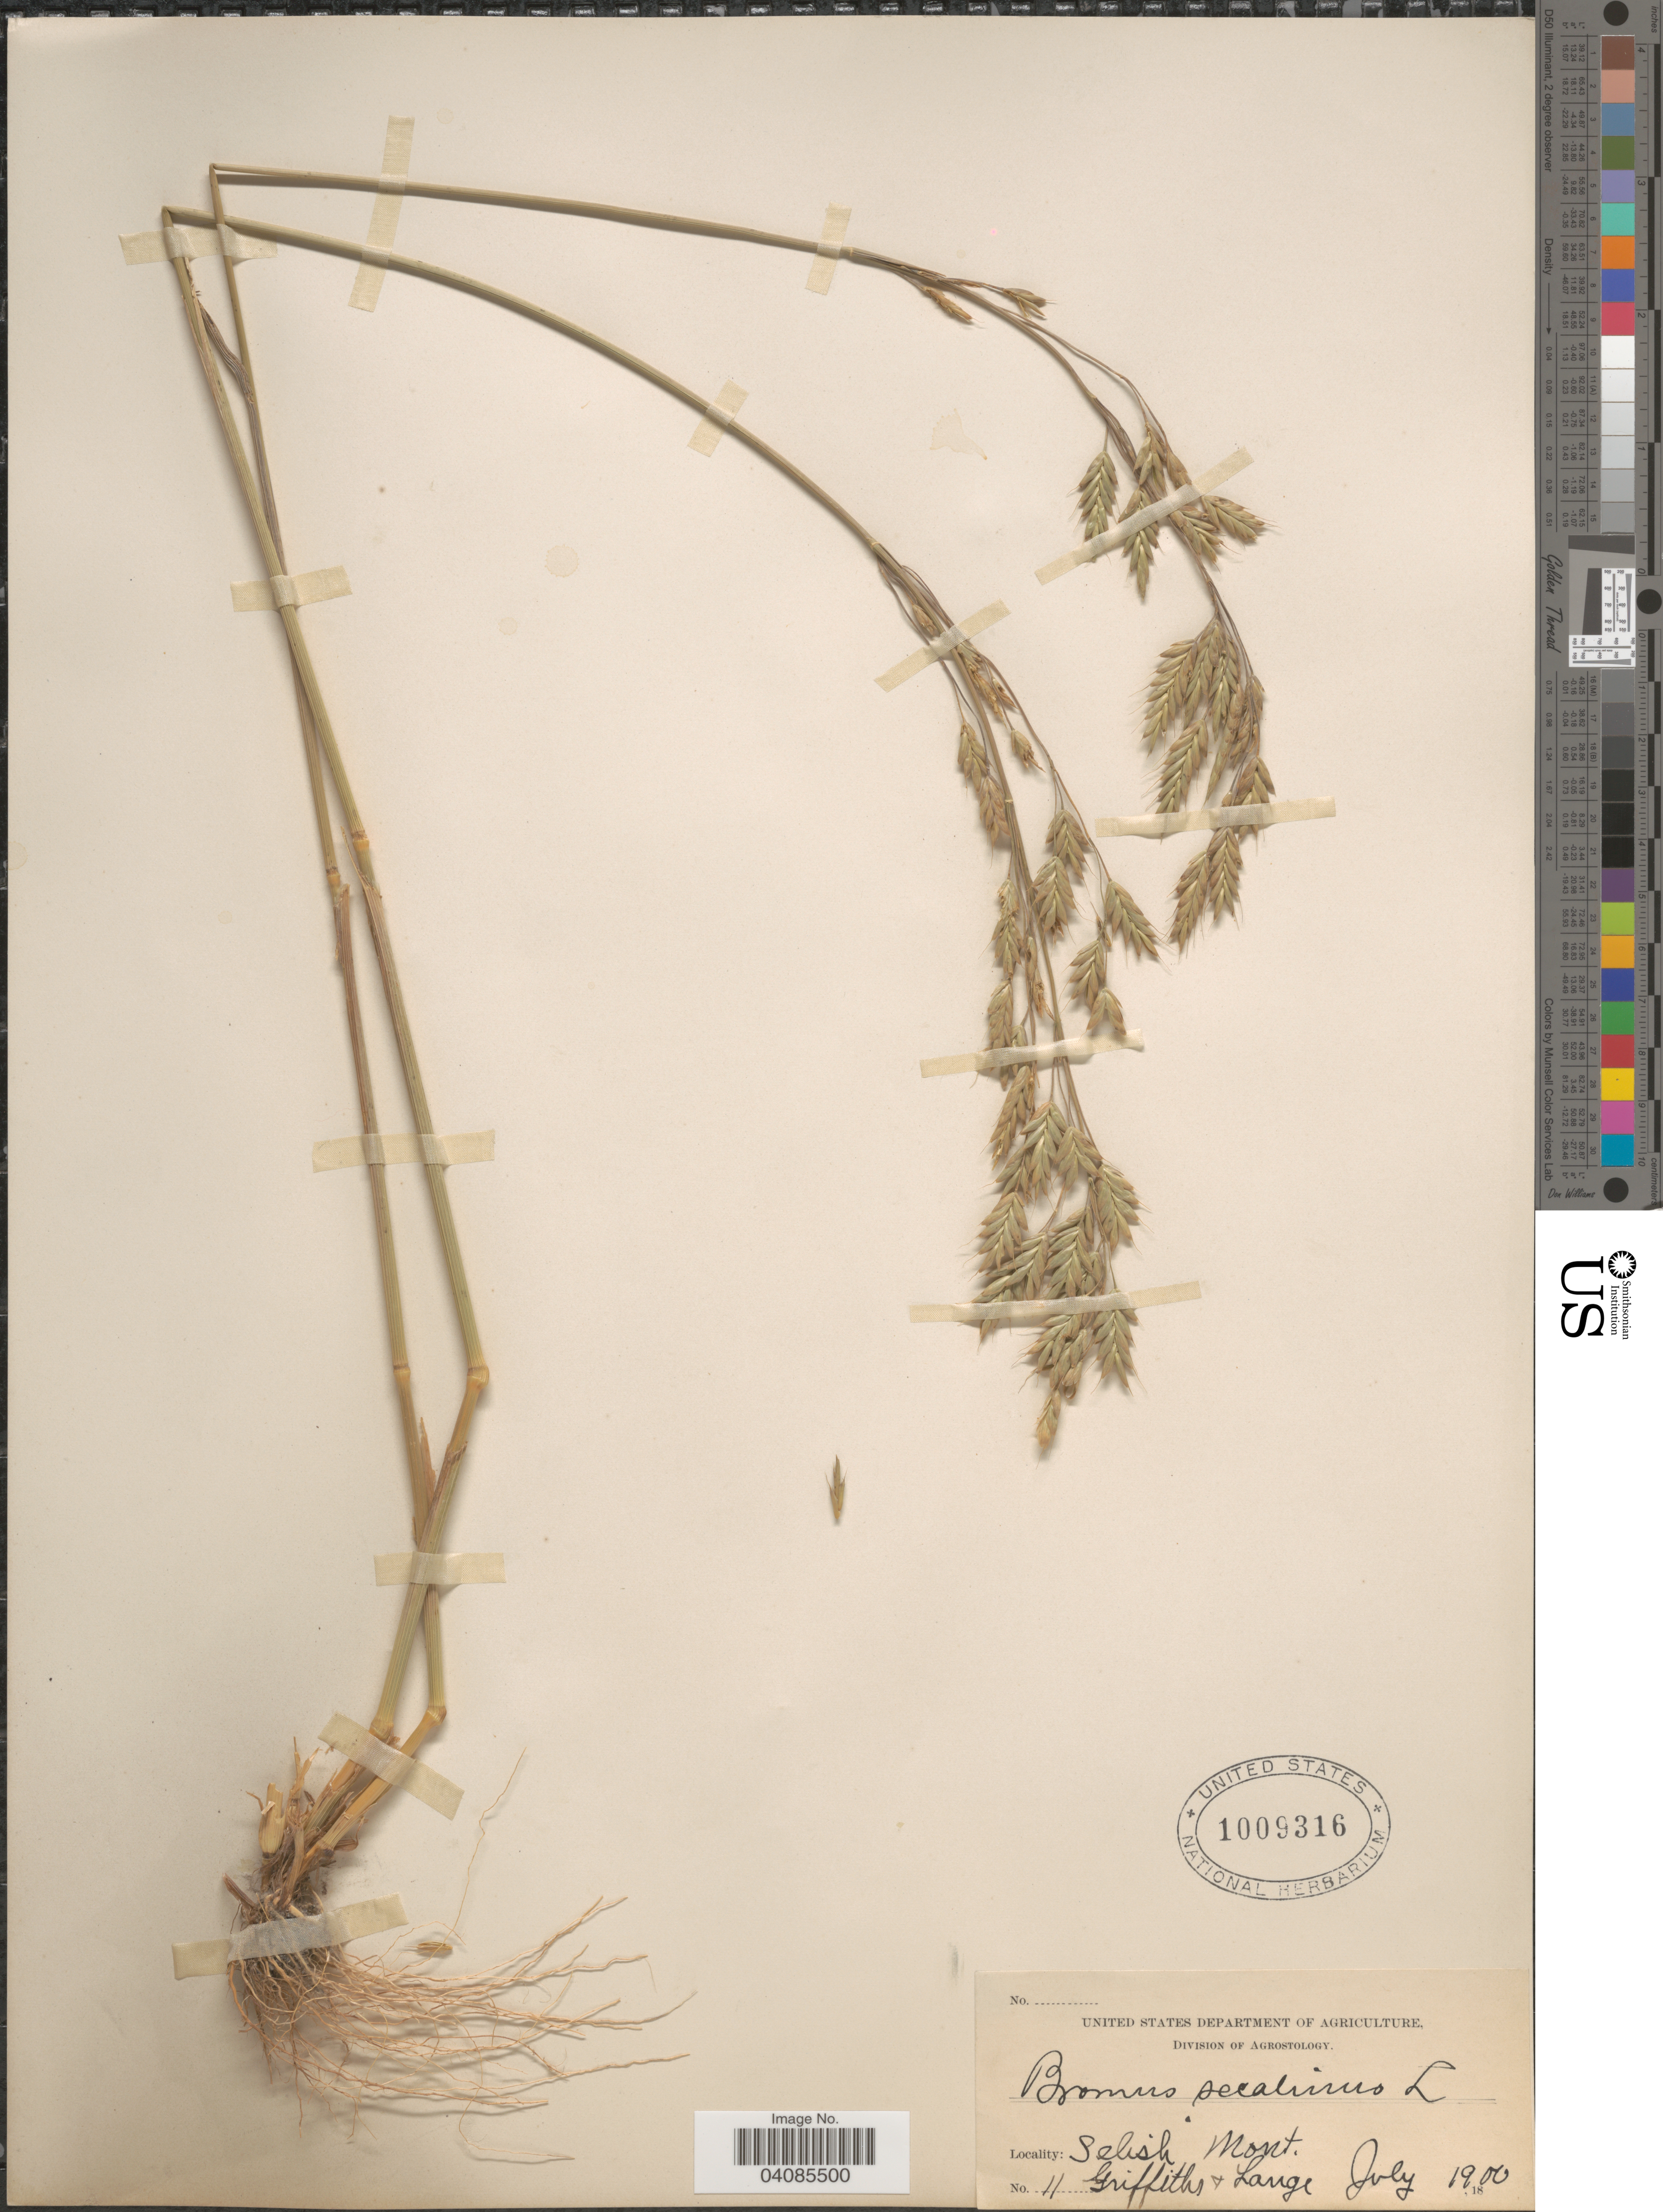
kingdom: Plantae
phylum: Tracheophyta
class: Liliopsida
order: Poales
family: Poaceae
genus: Bromus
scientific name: Bromus secalinus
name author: L.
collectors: -- Griffiths & -- Lange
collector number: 11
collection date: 1900-07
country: United States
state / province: Montana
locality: Selish.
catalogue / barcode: US 1009316